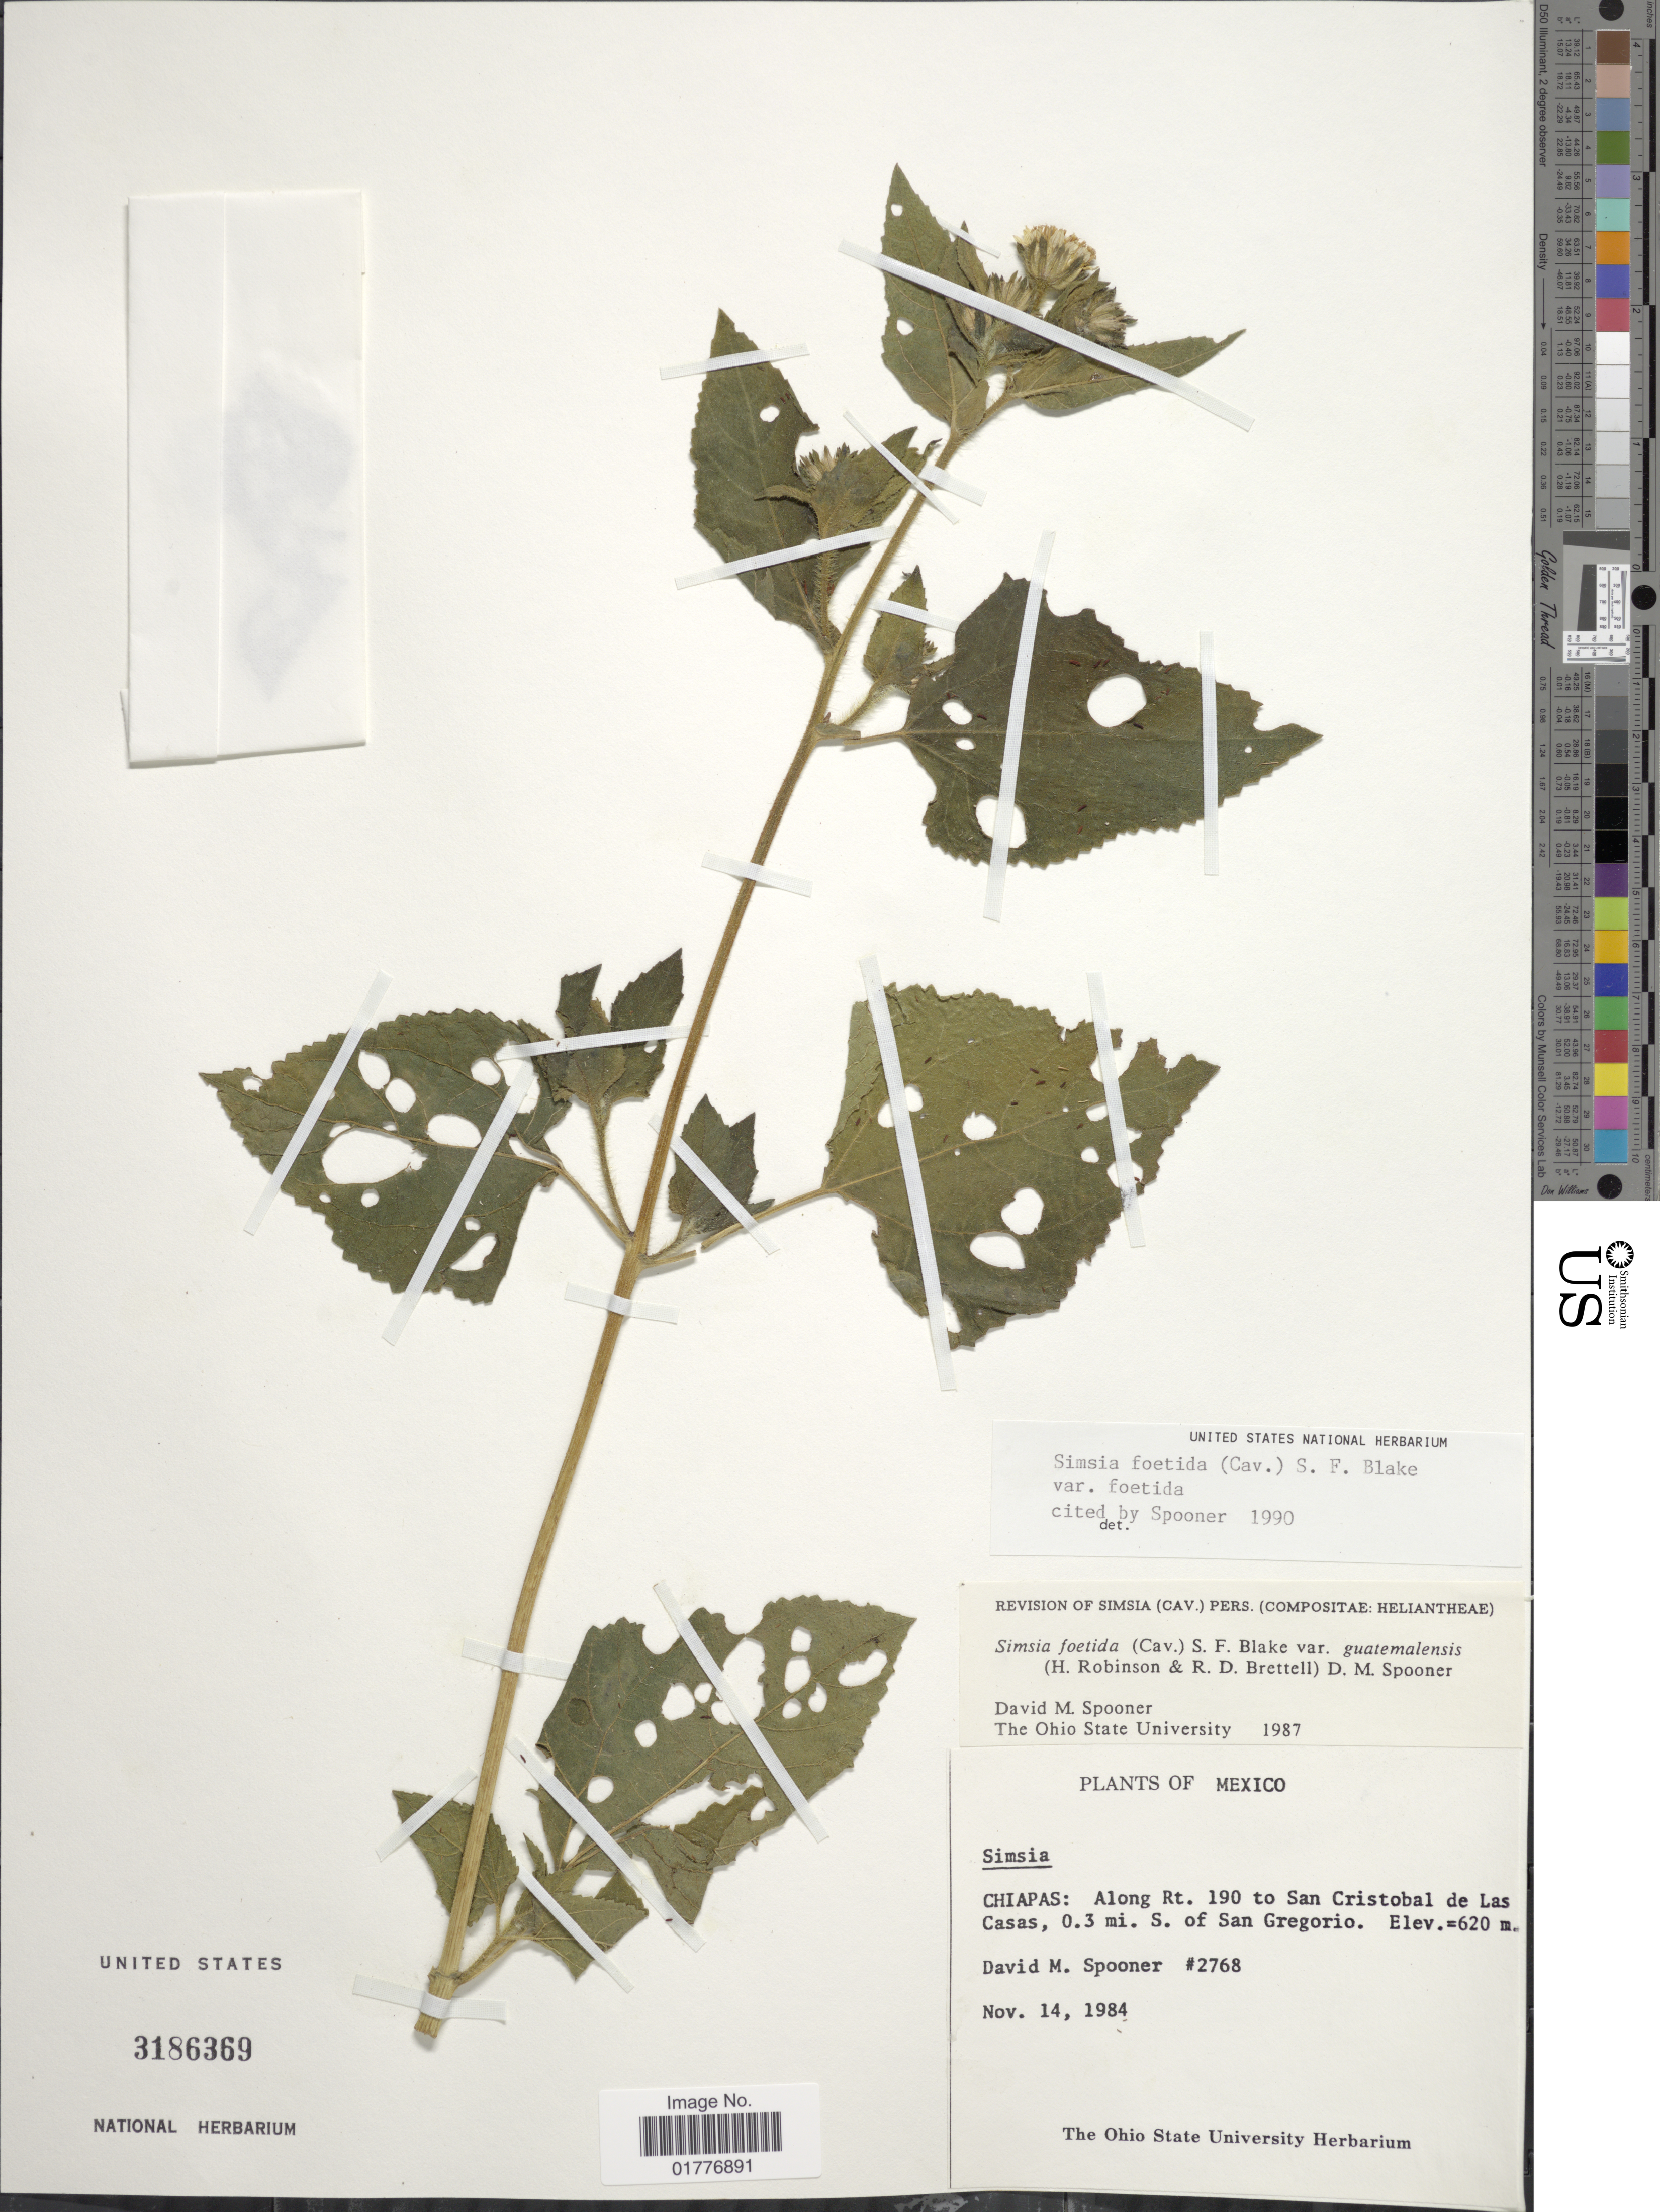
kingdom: Plantae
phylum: Tracheophyta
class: Magnoliopsida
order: Asterales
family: Asteraceae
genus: Simsia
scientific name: Simsia foetida var. foetida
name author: (Cav.) S.F. Blake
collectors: D. Spooner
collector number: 2768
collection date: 1984-11-14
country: Mexico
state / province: Chiapas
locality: Chiapas: Along Rt. 190 to San Cristobal de Las Casas, 0.3 mi. S. of San Gregorio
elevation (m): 620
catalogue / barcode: US 3186369